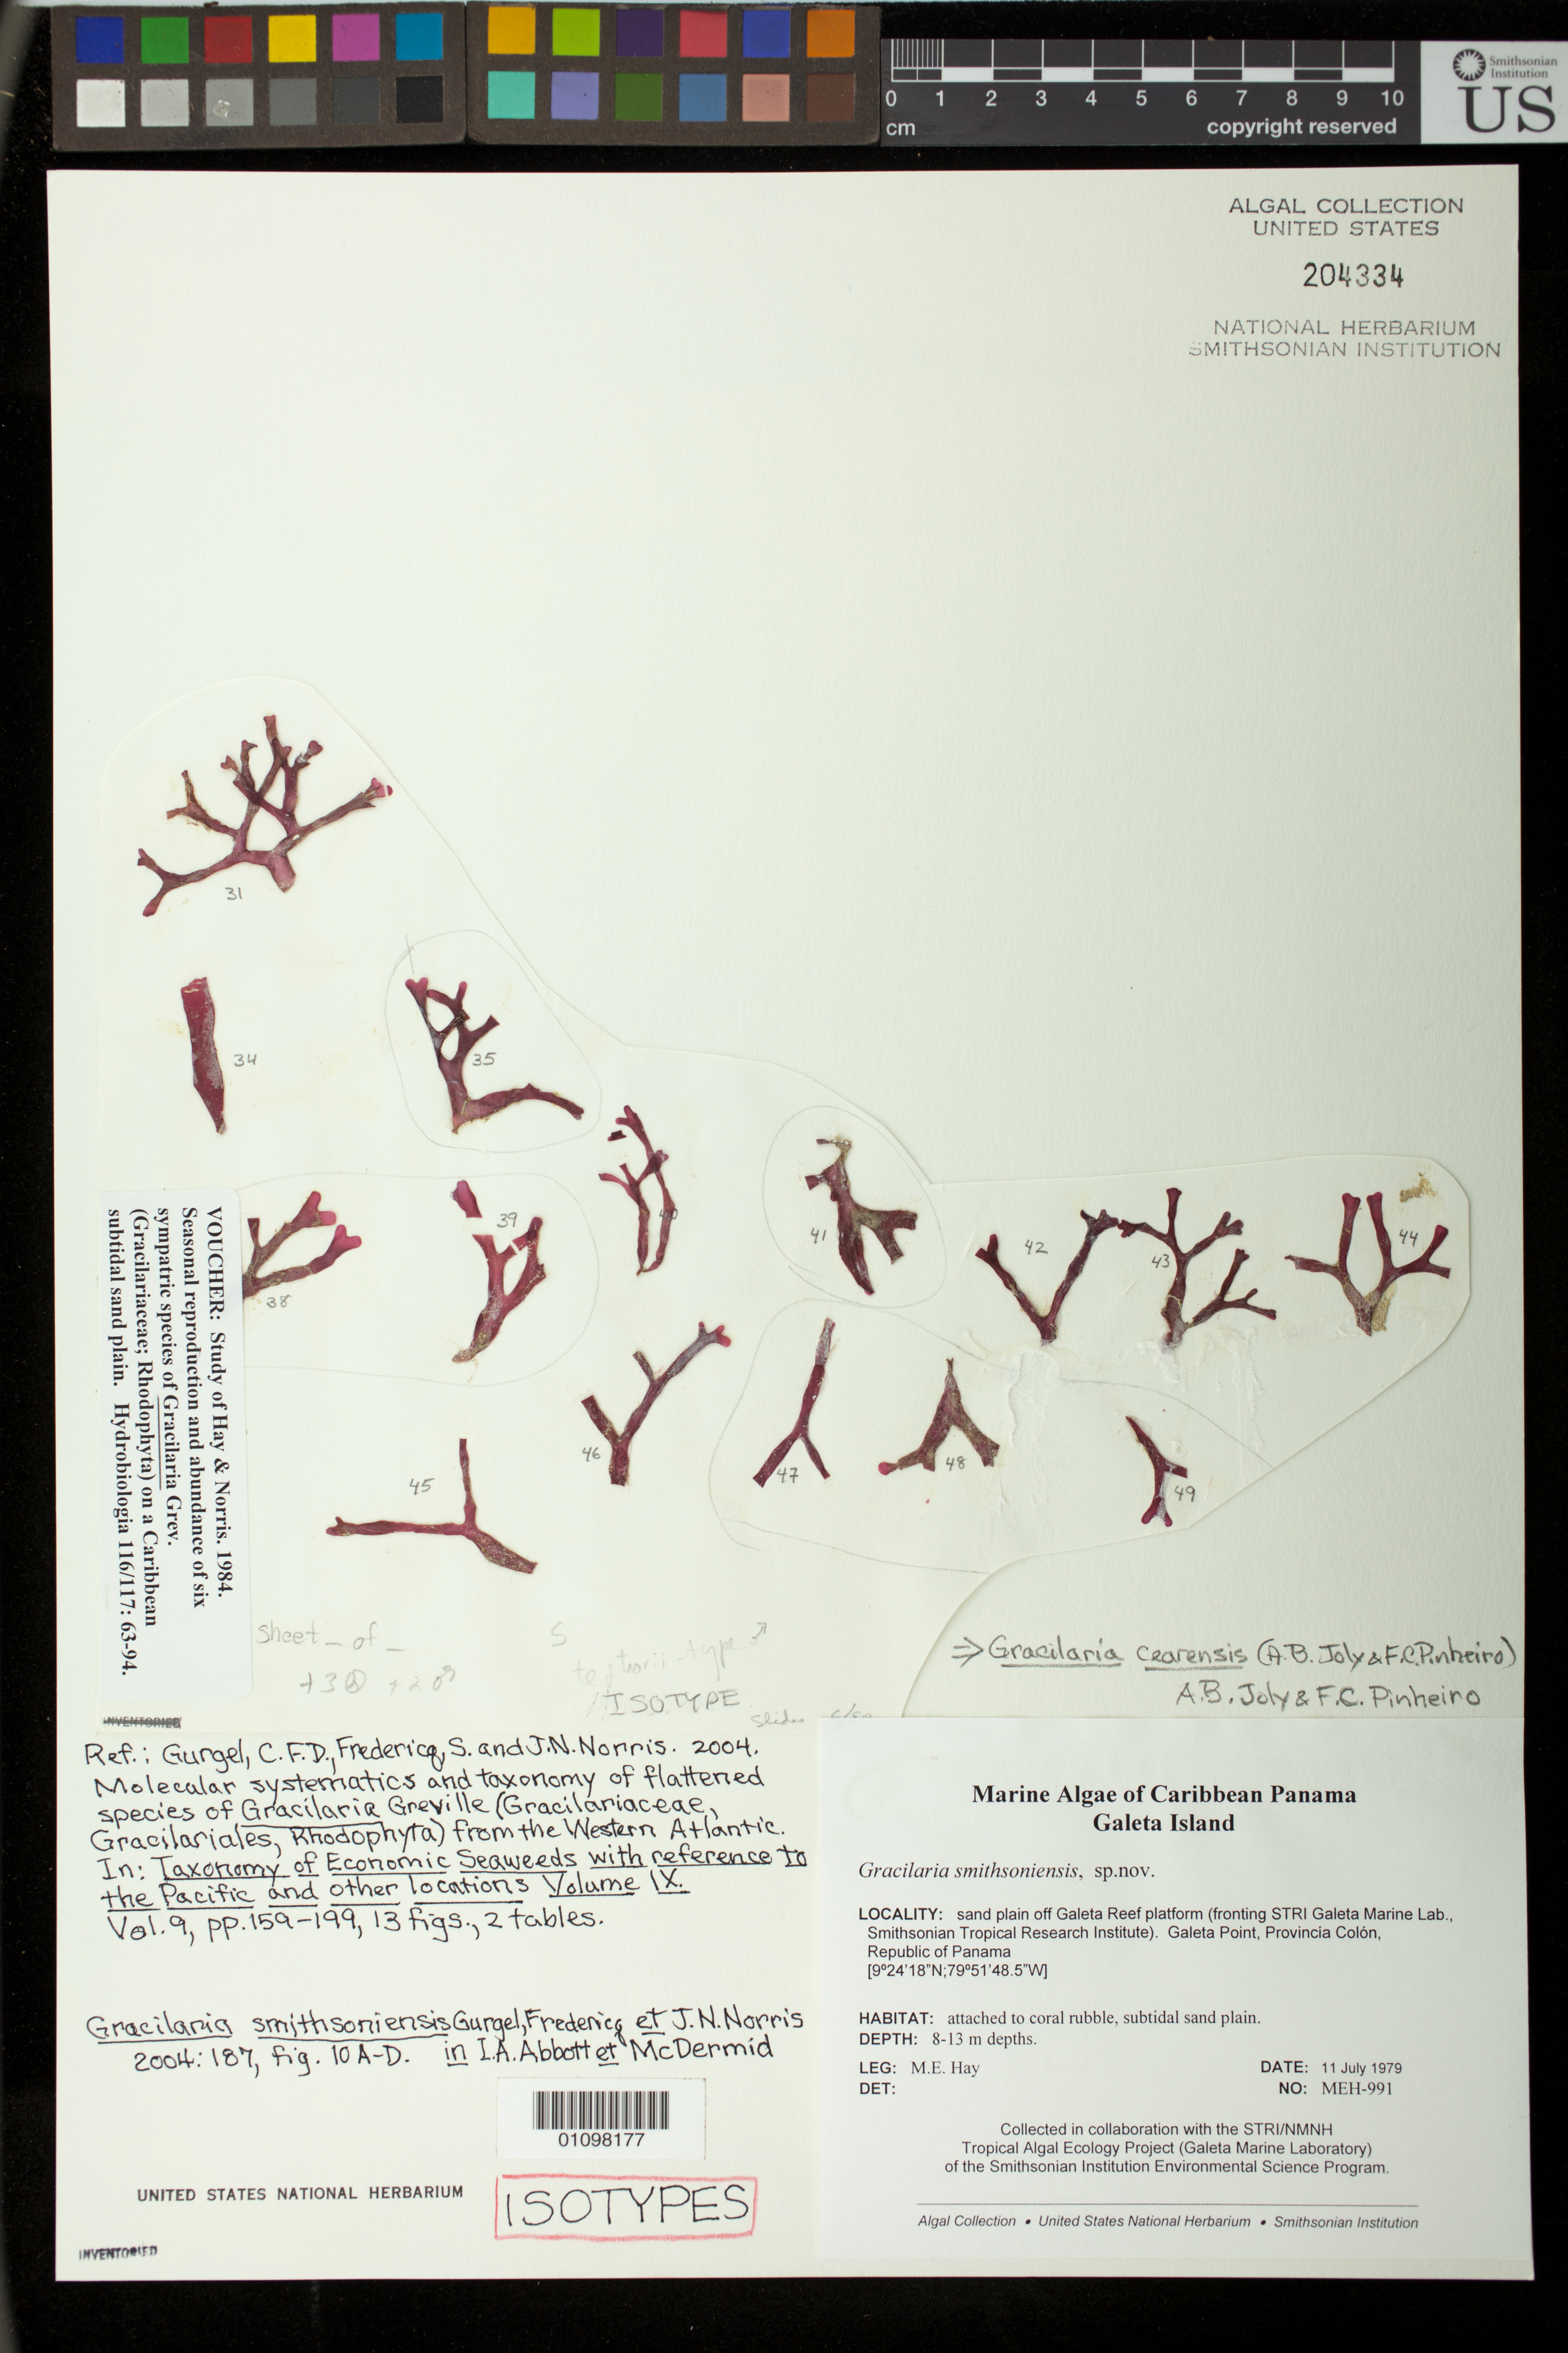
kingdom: Plantae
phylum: Rhodophyta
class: Florideophyceae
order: Gracilariales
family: Gracilariaceae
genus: Gracilaria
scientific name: Gracilaria smithsoniensis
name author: Gurgel et al. in I.A. Abbott & McDermid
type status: Isotype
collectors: M. E. Hay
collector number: MEH-991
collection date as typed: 11 Jul 1979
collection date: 1979-07-11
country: Panama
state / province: Colón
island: Galeta Island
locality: Galeta Point, sand plain off Galeta reef platform (fronting Galeta Marine Laboratory, Smithsonian Tropical Research Institute).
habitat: Attached to coral rubble, subtidal sand plain, depth 8-13 m.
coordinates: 9 24'18"N, 79 51'48.5"W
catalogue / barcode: US 204334